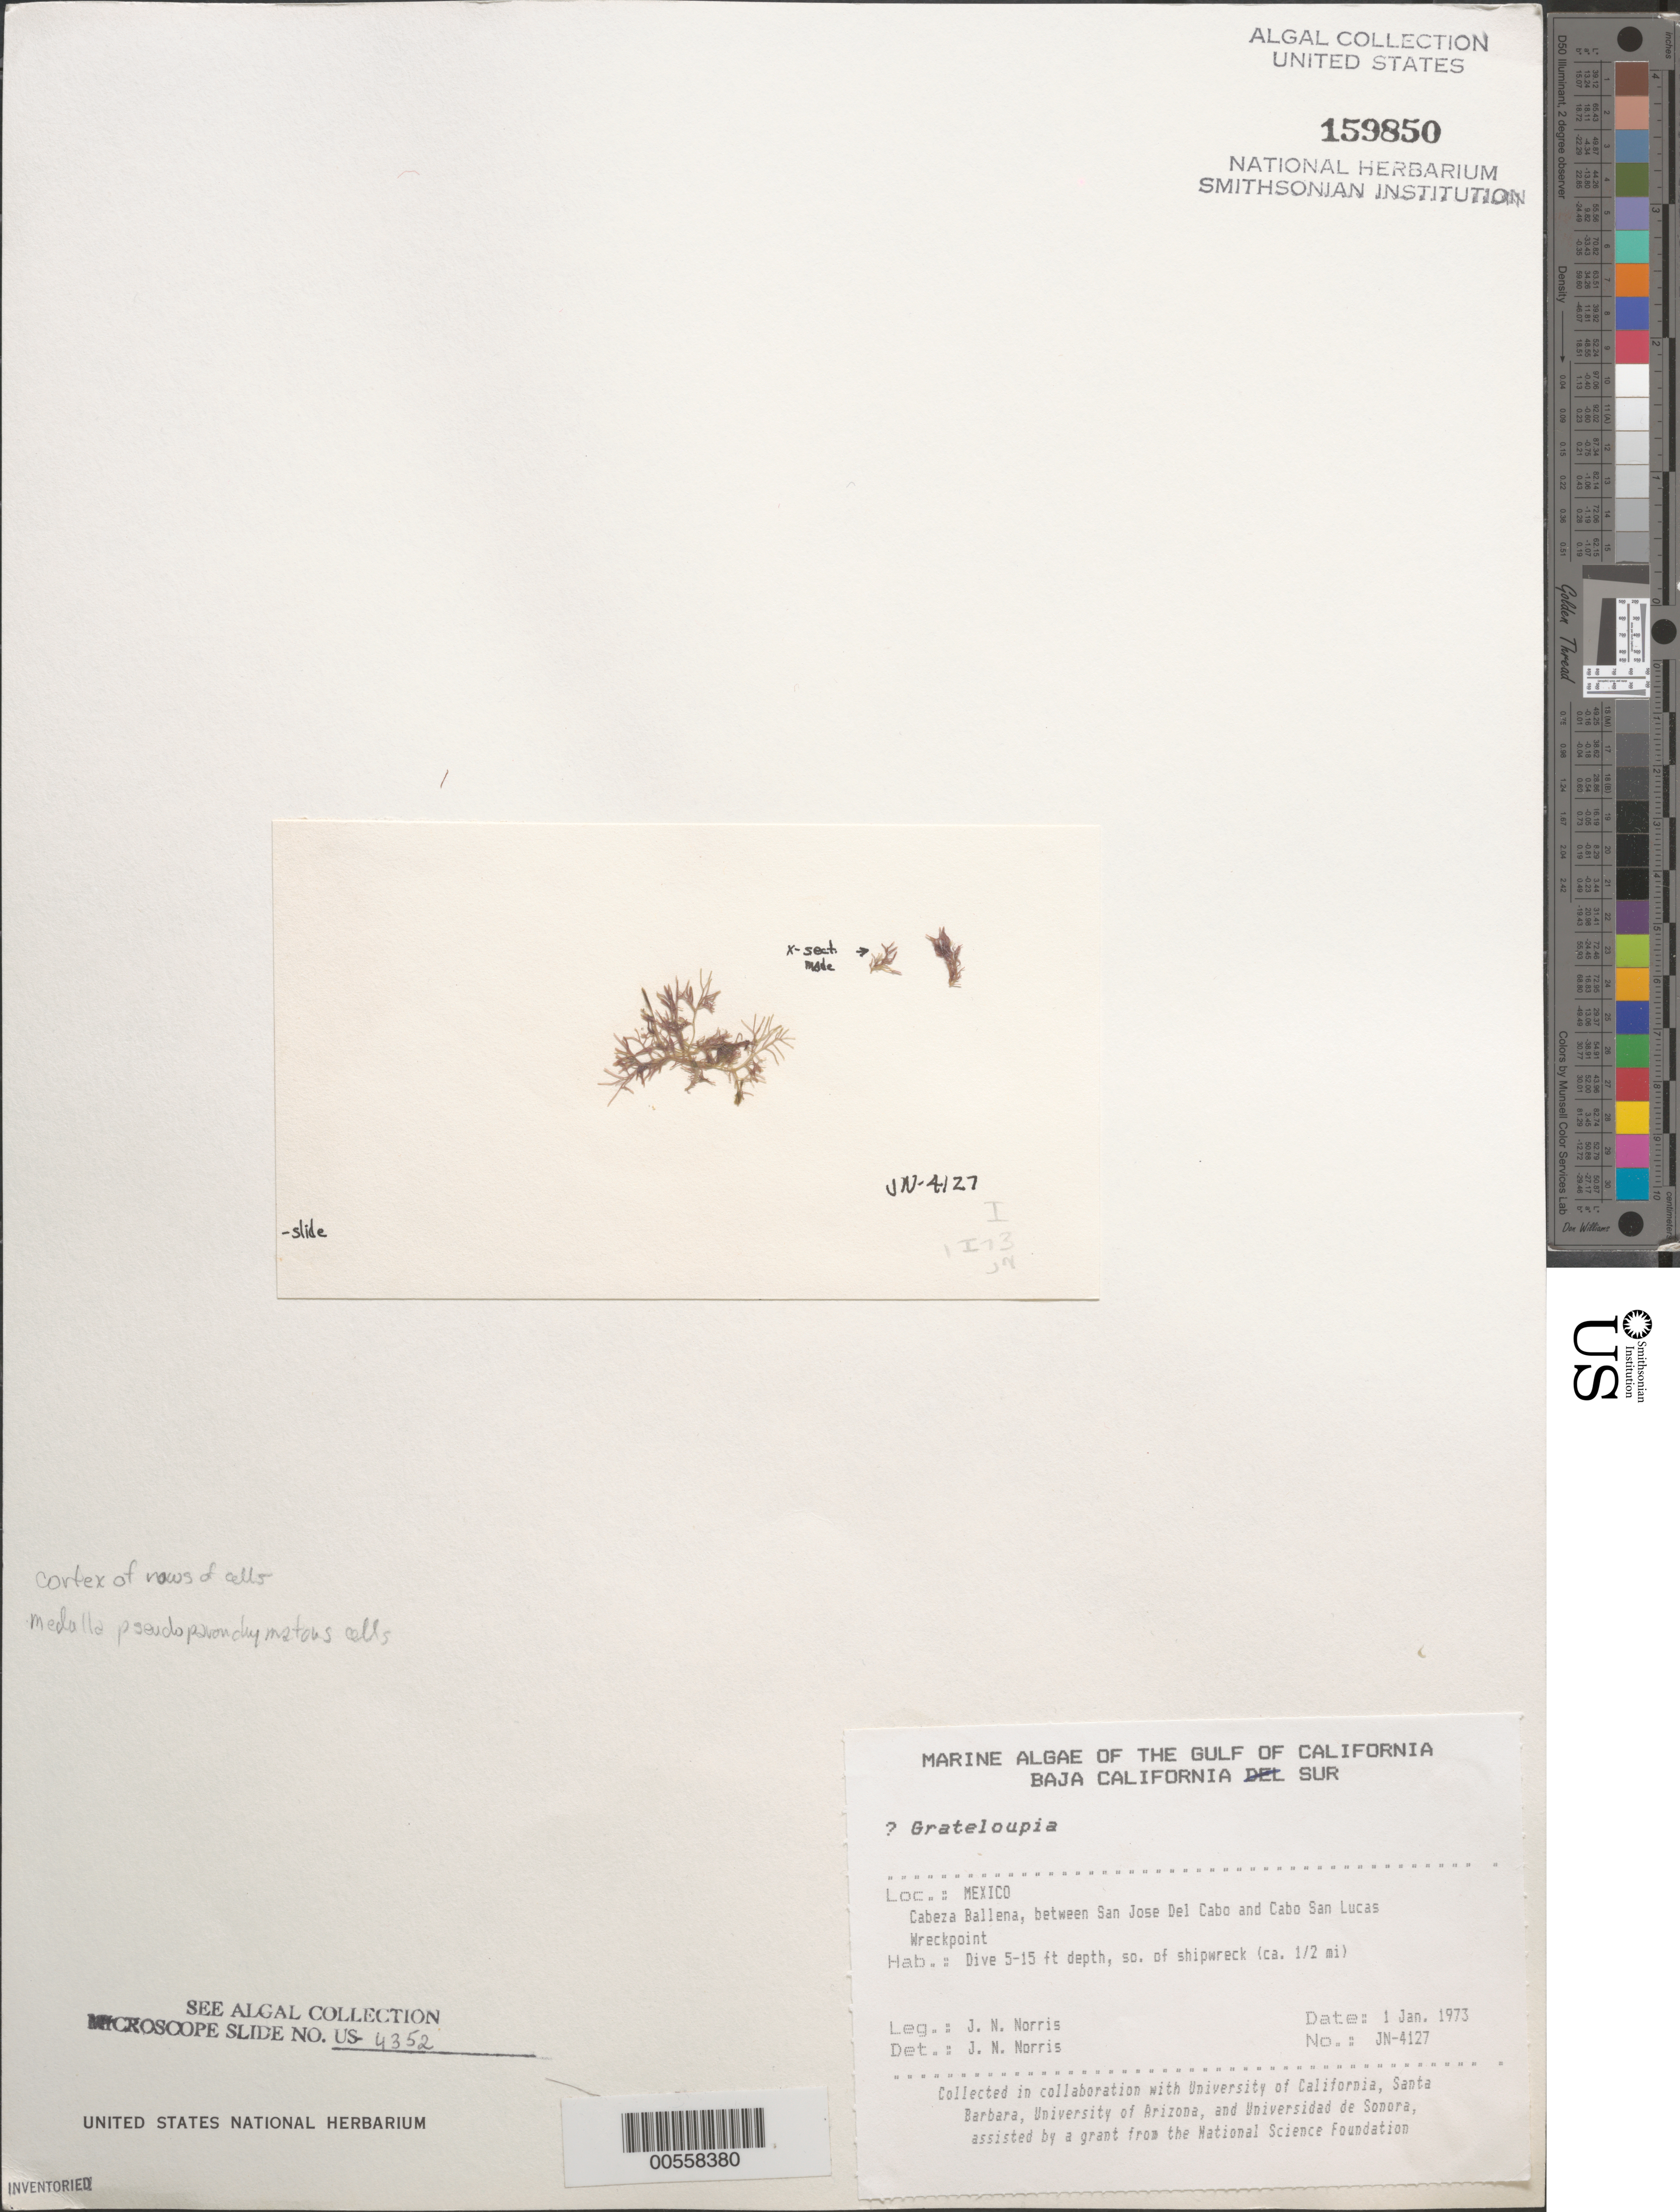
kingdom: Plantae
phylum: Rhodophyta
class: Florideophyceae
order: Halymeniales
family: Halymeniaceae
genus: Grateloupia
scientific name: Grateloupia sp.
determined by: Norris, James N.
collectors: J. N. Norris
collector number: JN-4127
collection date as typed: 01 Jan 1973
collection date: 1973-01-01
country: Mexico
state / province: Baja California Sur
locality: Cabeza Ballena, between San Jose del Cabo and Cabo San Lucas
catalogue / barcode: US 159850